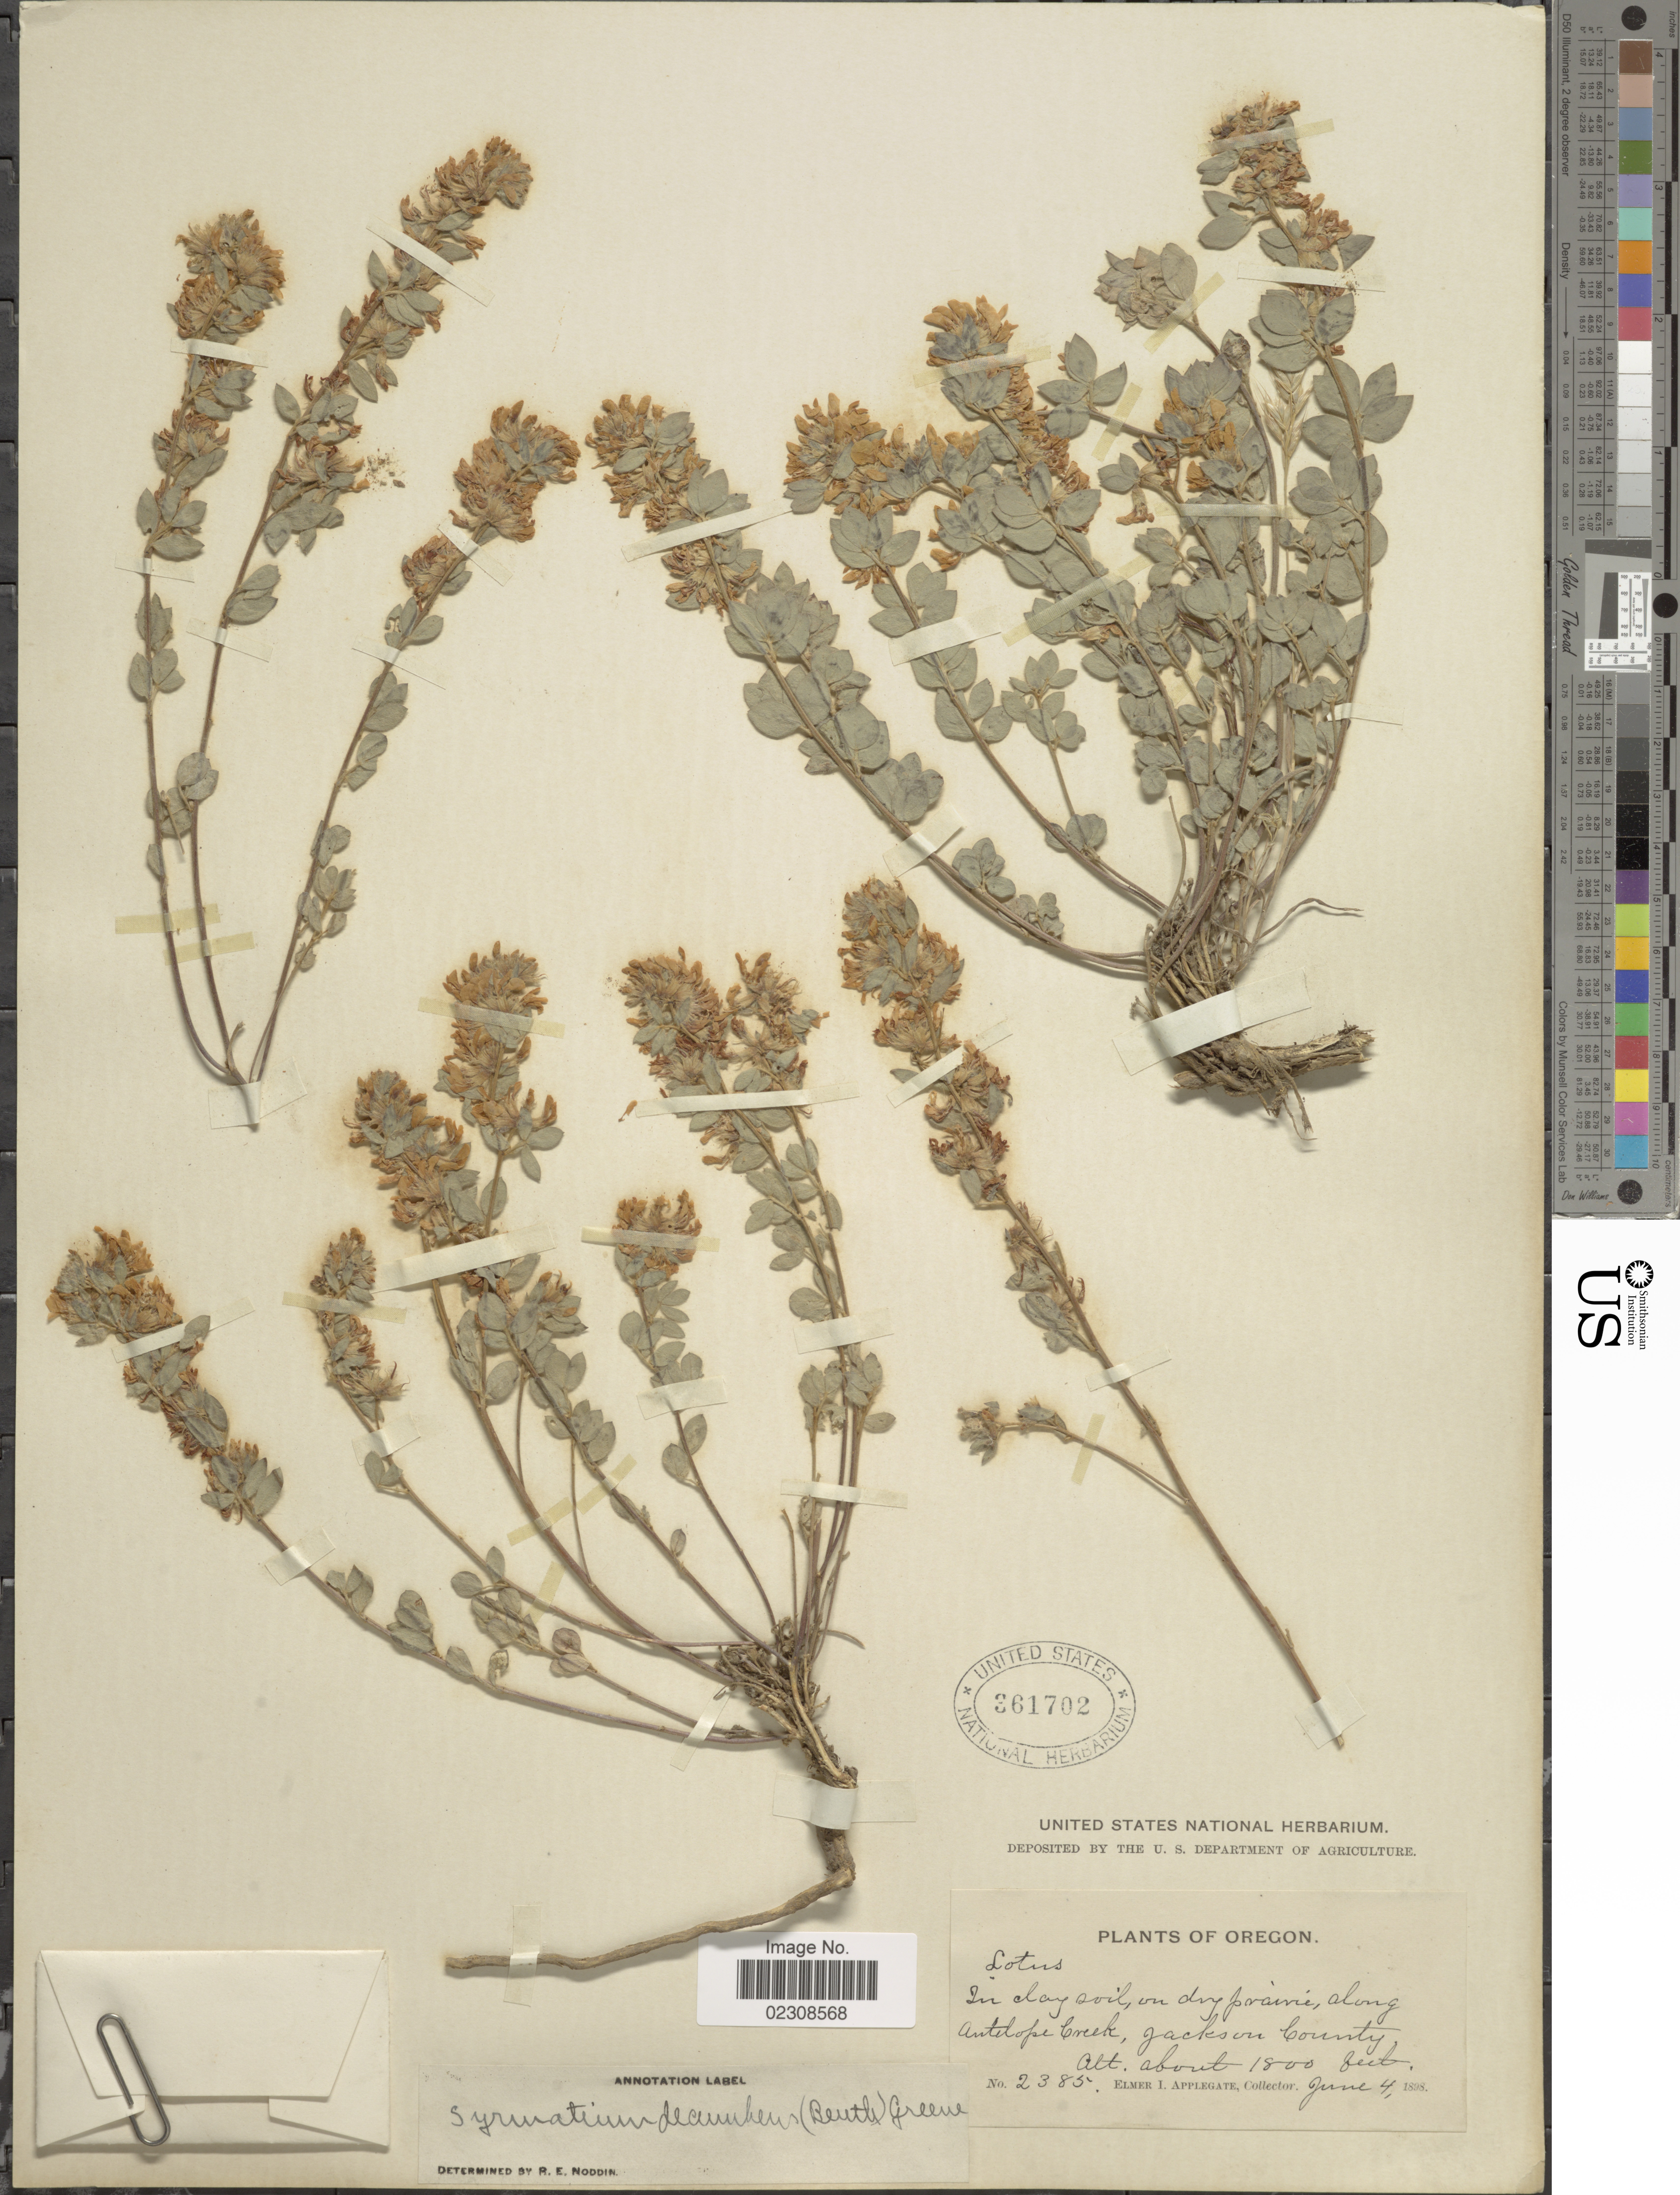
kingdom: Plantae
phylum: Tracheophyta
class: Magnoliopsida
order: Fabales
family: Fabaceae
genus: Syrmatium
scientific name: Syrmatium decumbens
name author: (Benth.) Greene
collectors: E. I. Applegate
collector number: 2385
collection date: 1898-06-04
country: United States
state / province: Oregon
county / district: Jackson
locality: Along Antelope Creek, Jackson County.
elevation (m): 549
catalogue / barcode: US 361702